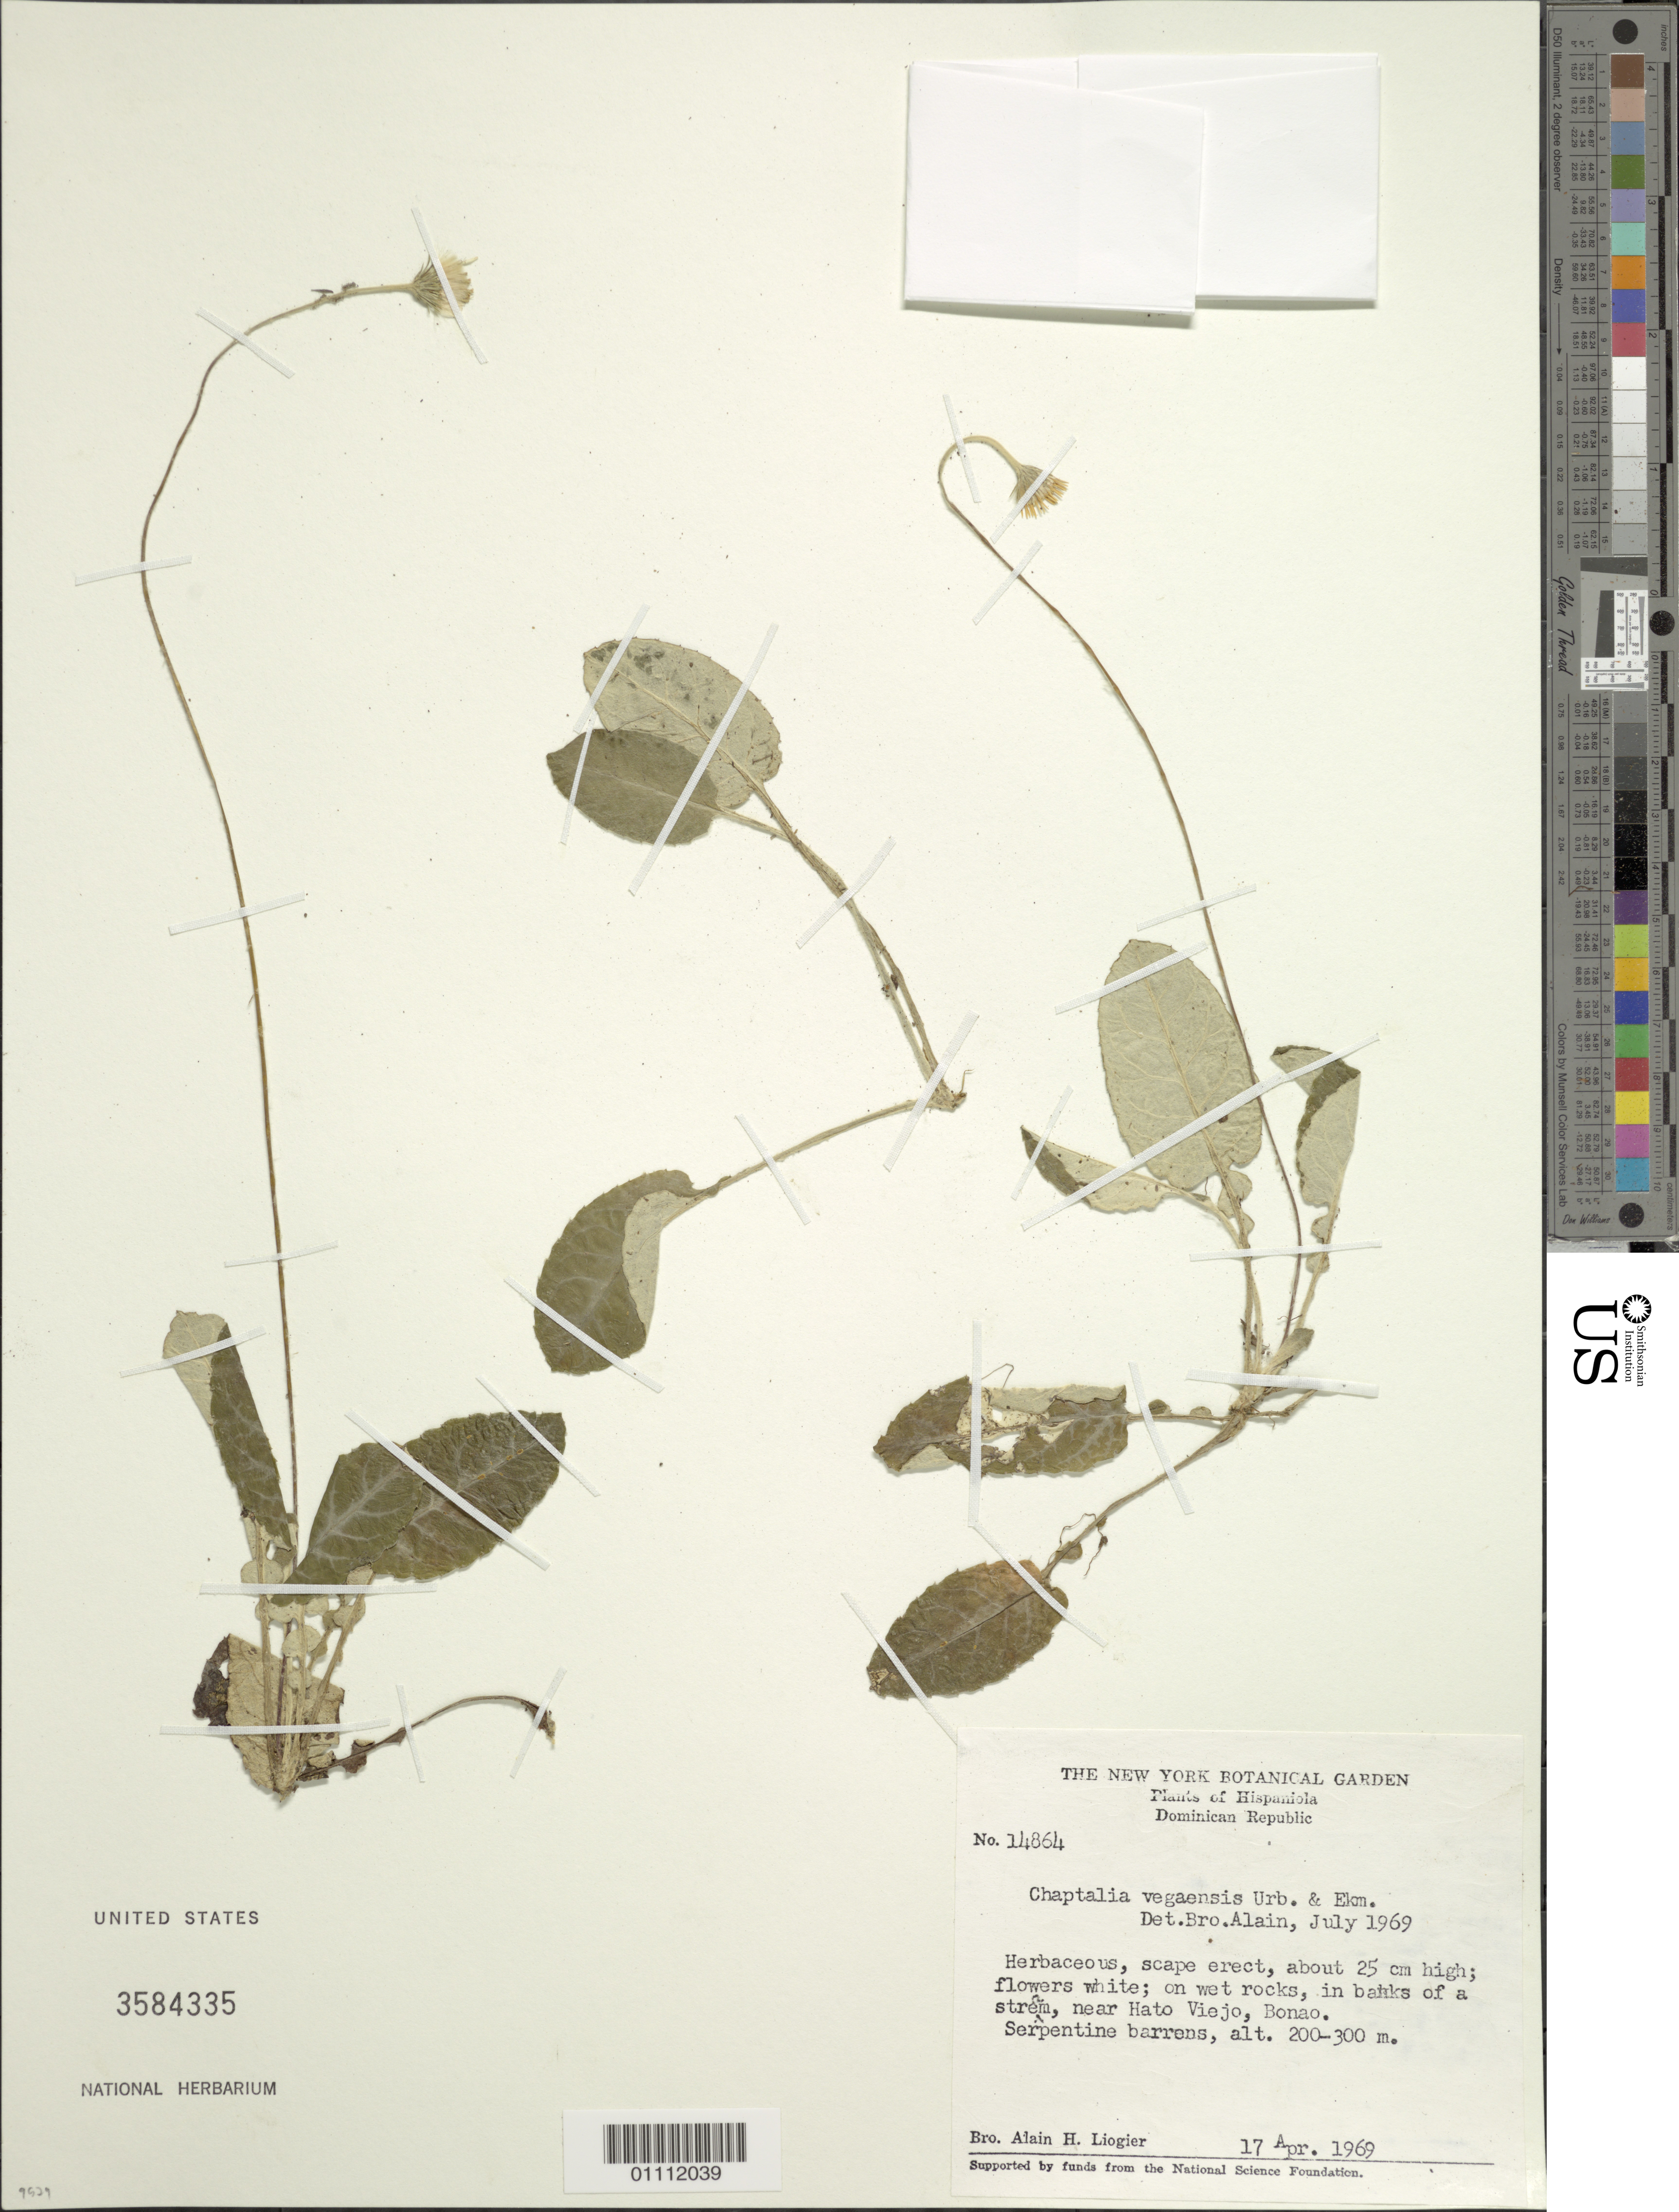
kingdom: Plantae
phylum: Tracheophyta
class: Magnoliopsida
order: Asterales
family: Asteraceae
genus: Chaptalia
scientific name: Chaptalia vegaensis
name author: Urb. & Ekman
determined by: Liogier, Alain H.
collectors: A. H. Liogier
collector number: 14864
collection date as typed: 17 Apr 1969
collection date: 1969-04-17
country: Dominican Republic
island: Hispaniola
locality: Boano, near Hato Viejo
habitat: On wet rocks, in banks of a stream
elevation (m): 200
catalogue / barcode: US 3584335